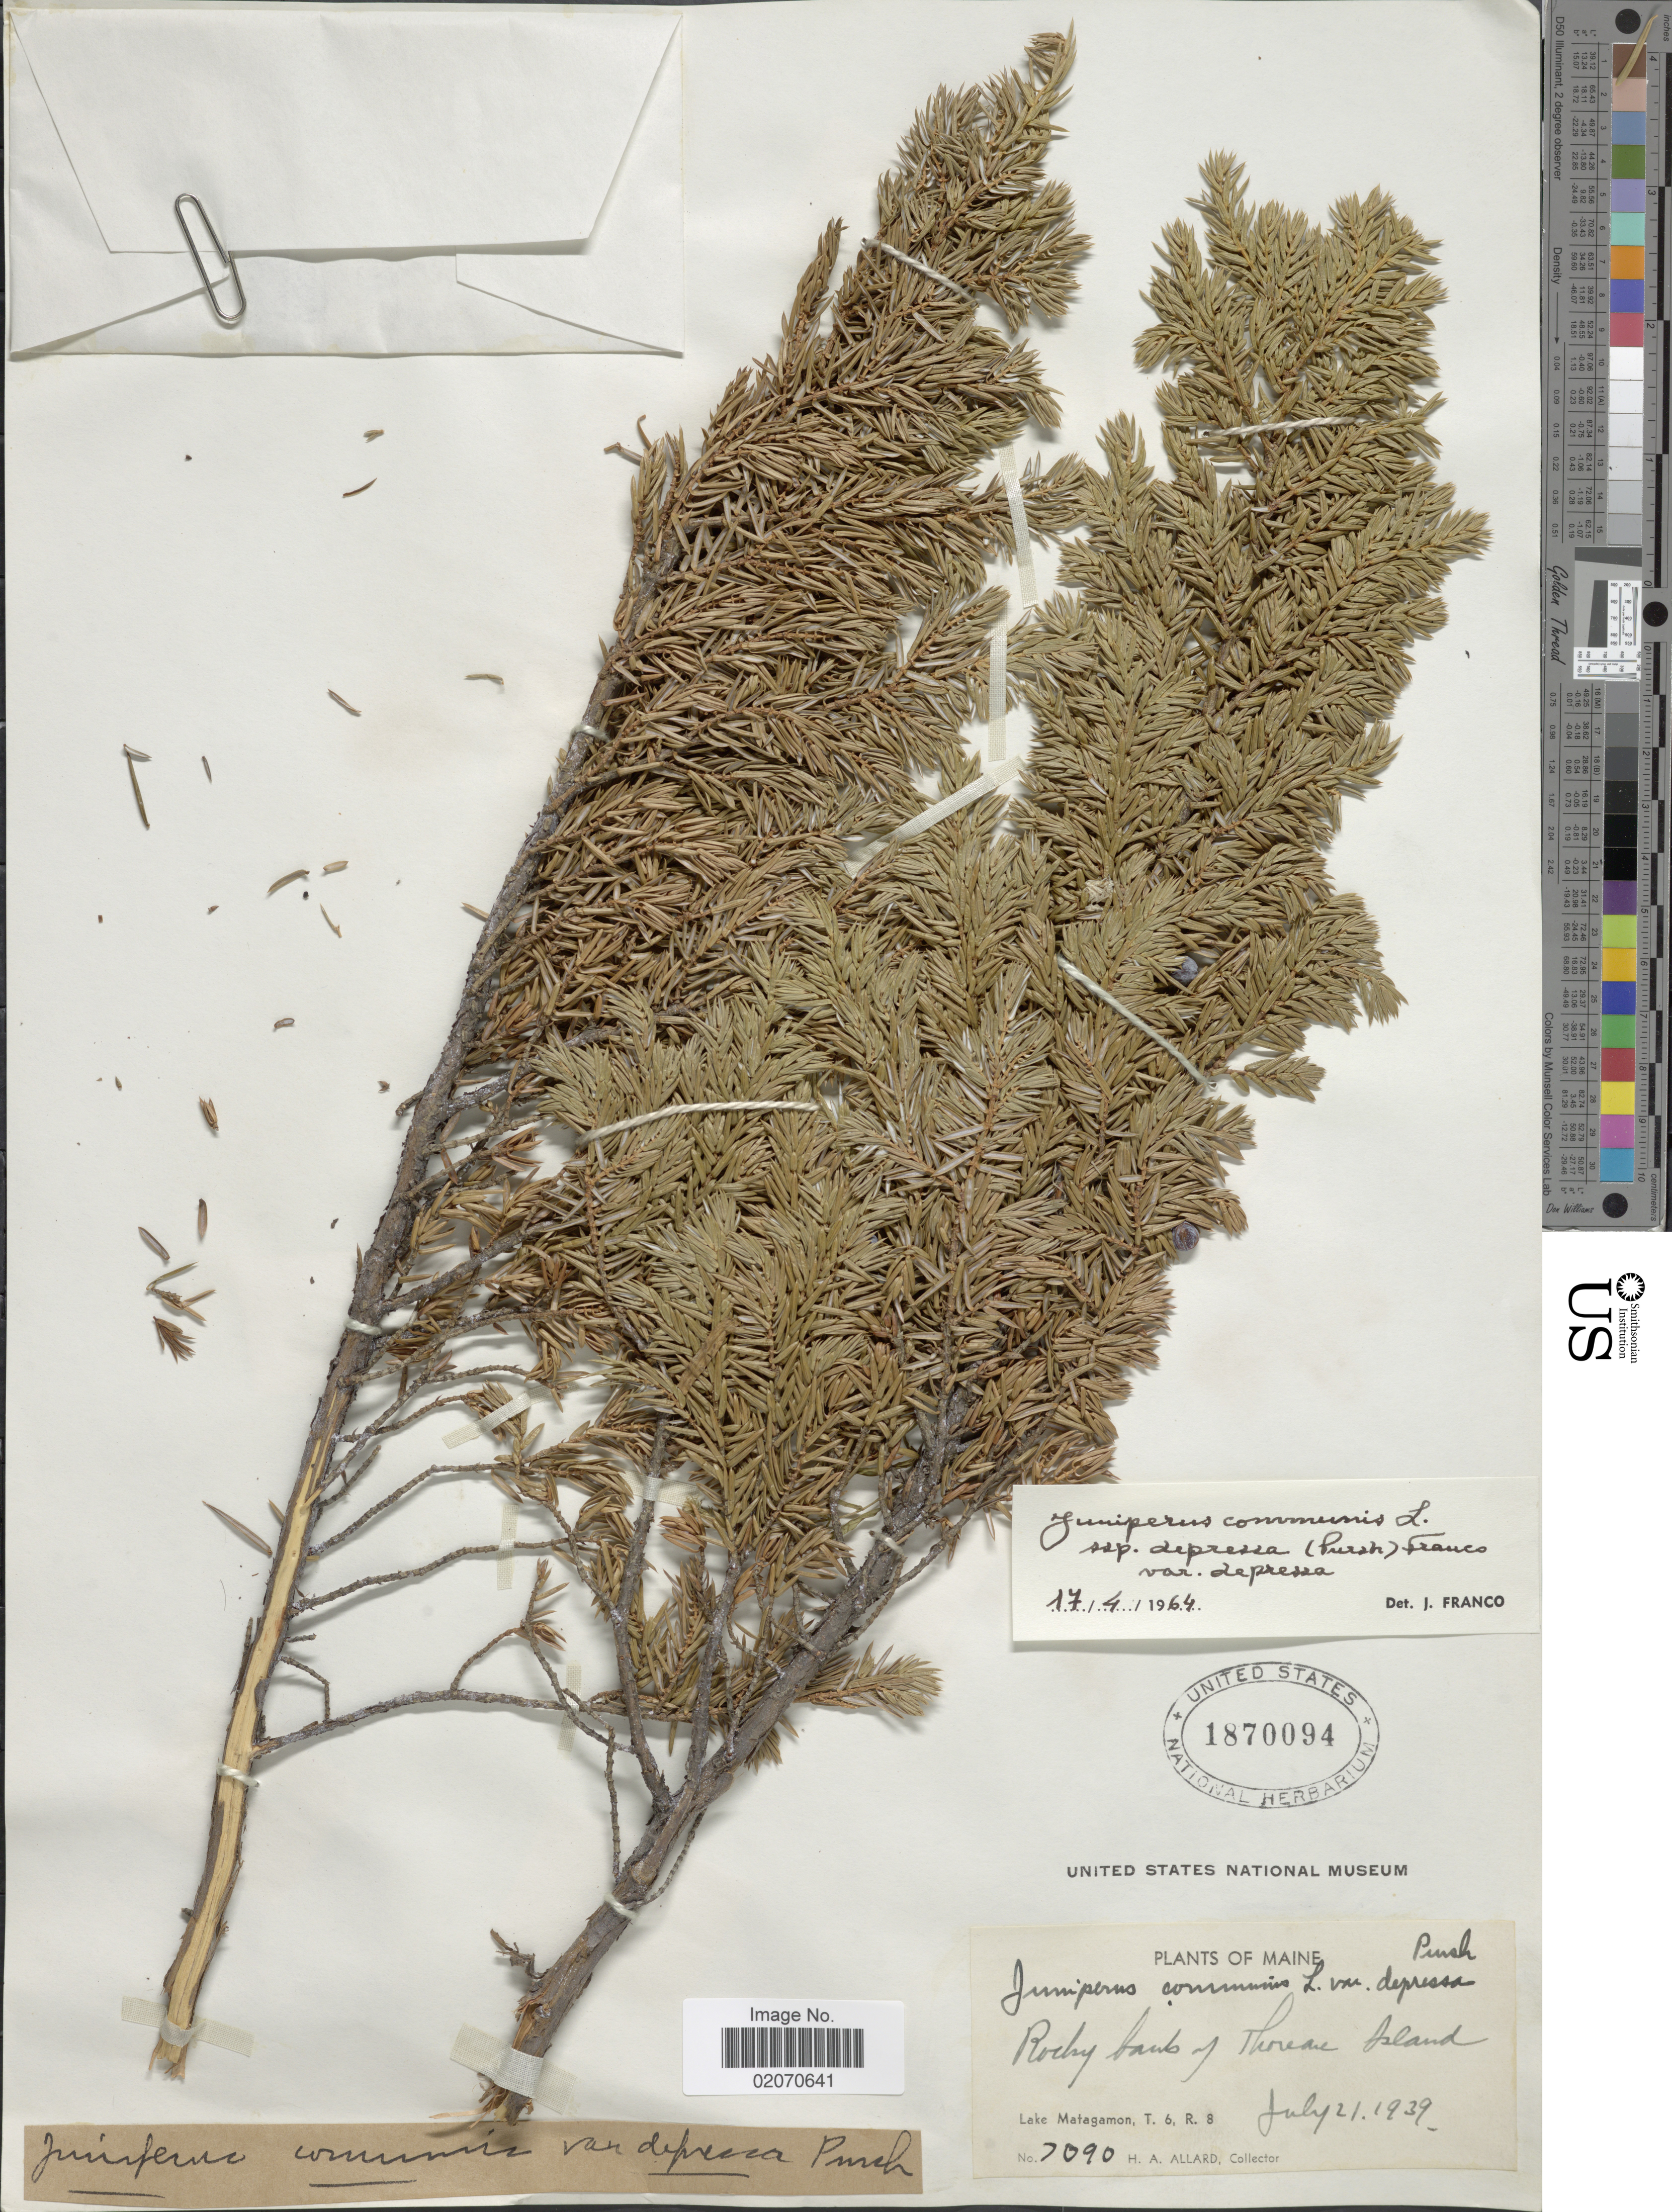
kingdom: Plantae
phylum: Tracheophyta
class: Pinopsida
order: Pinales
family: Cupressaceae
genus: Juniperus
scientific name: Juniperus communis var. depressa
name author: Pursh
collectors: H. A. Allard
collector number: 7090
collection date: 1939-07-21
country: United States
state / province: Maine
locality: Rocky bank of Thoreau Island. Lake Matagamon. T. 6, R. 8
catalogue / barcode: US 1870094